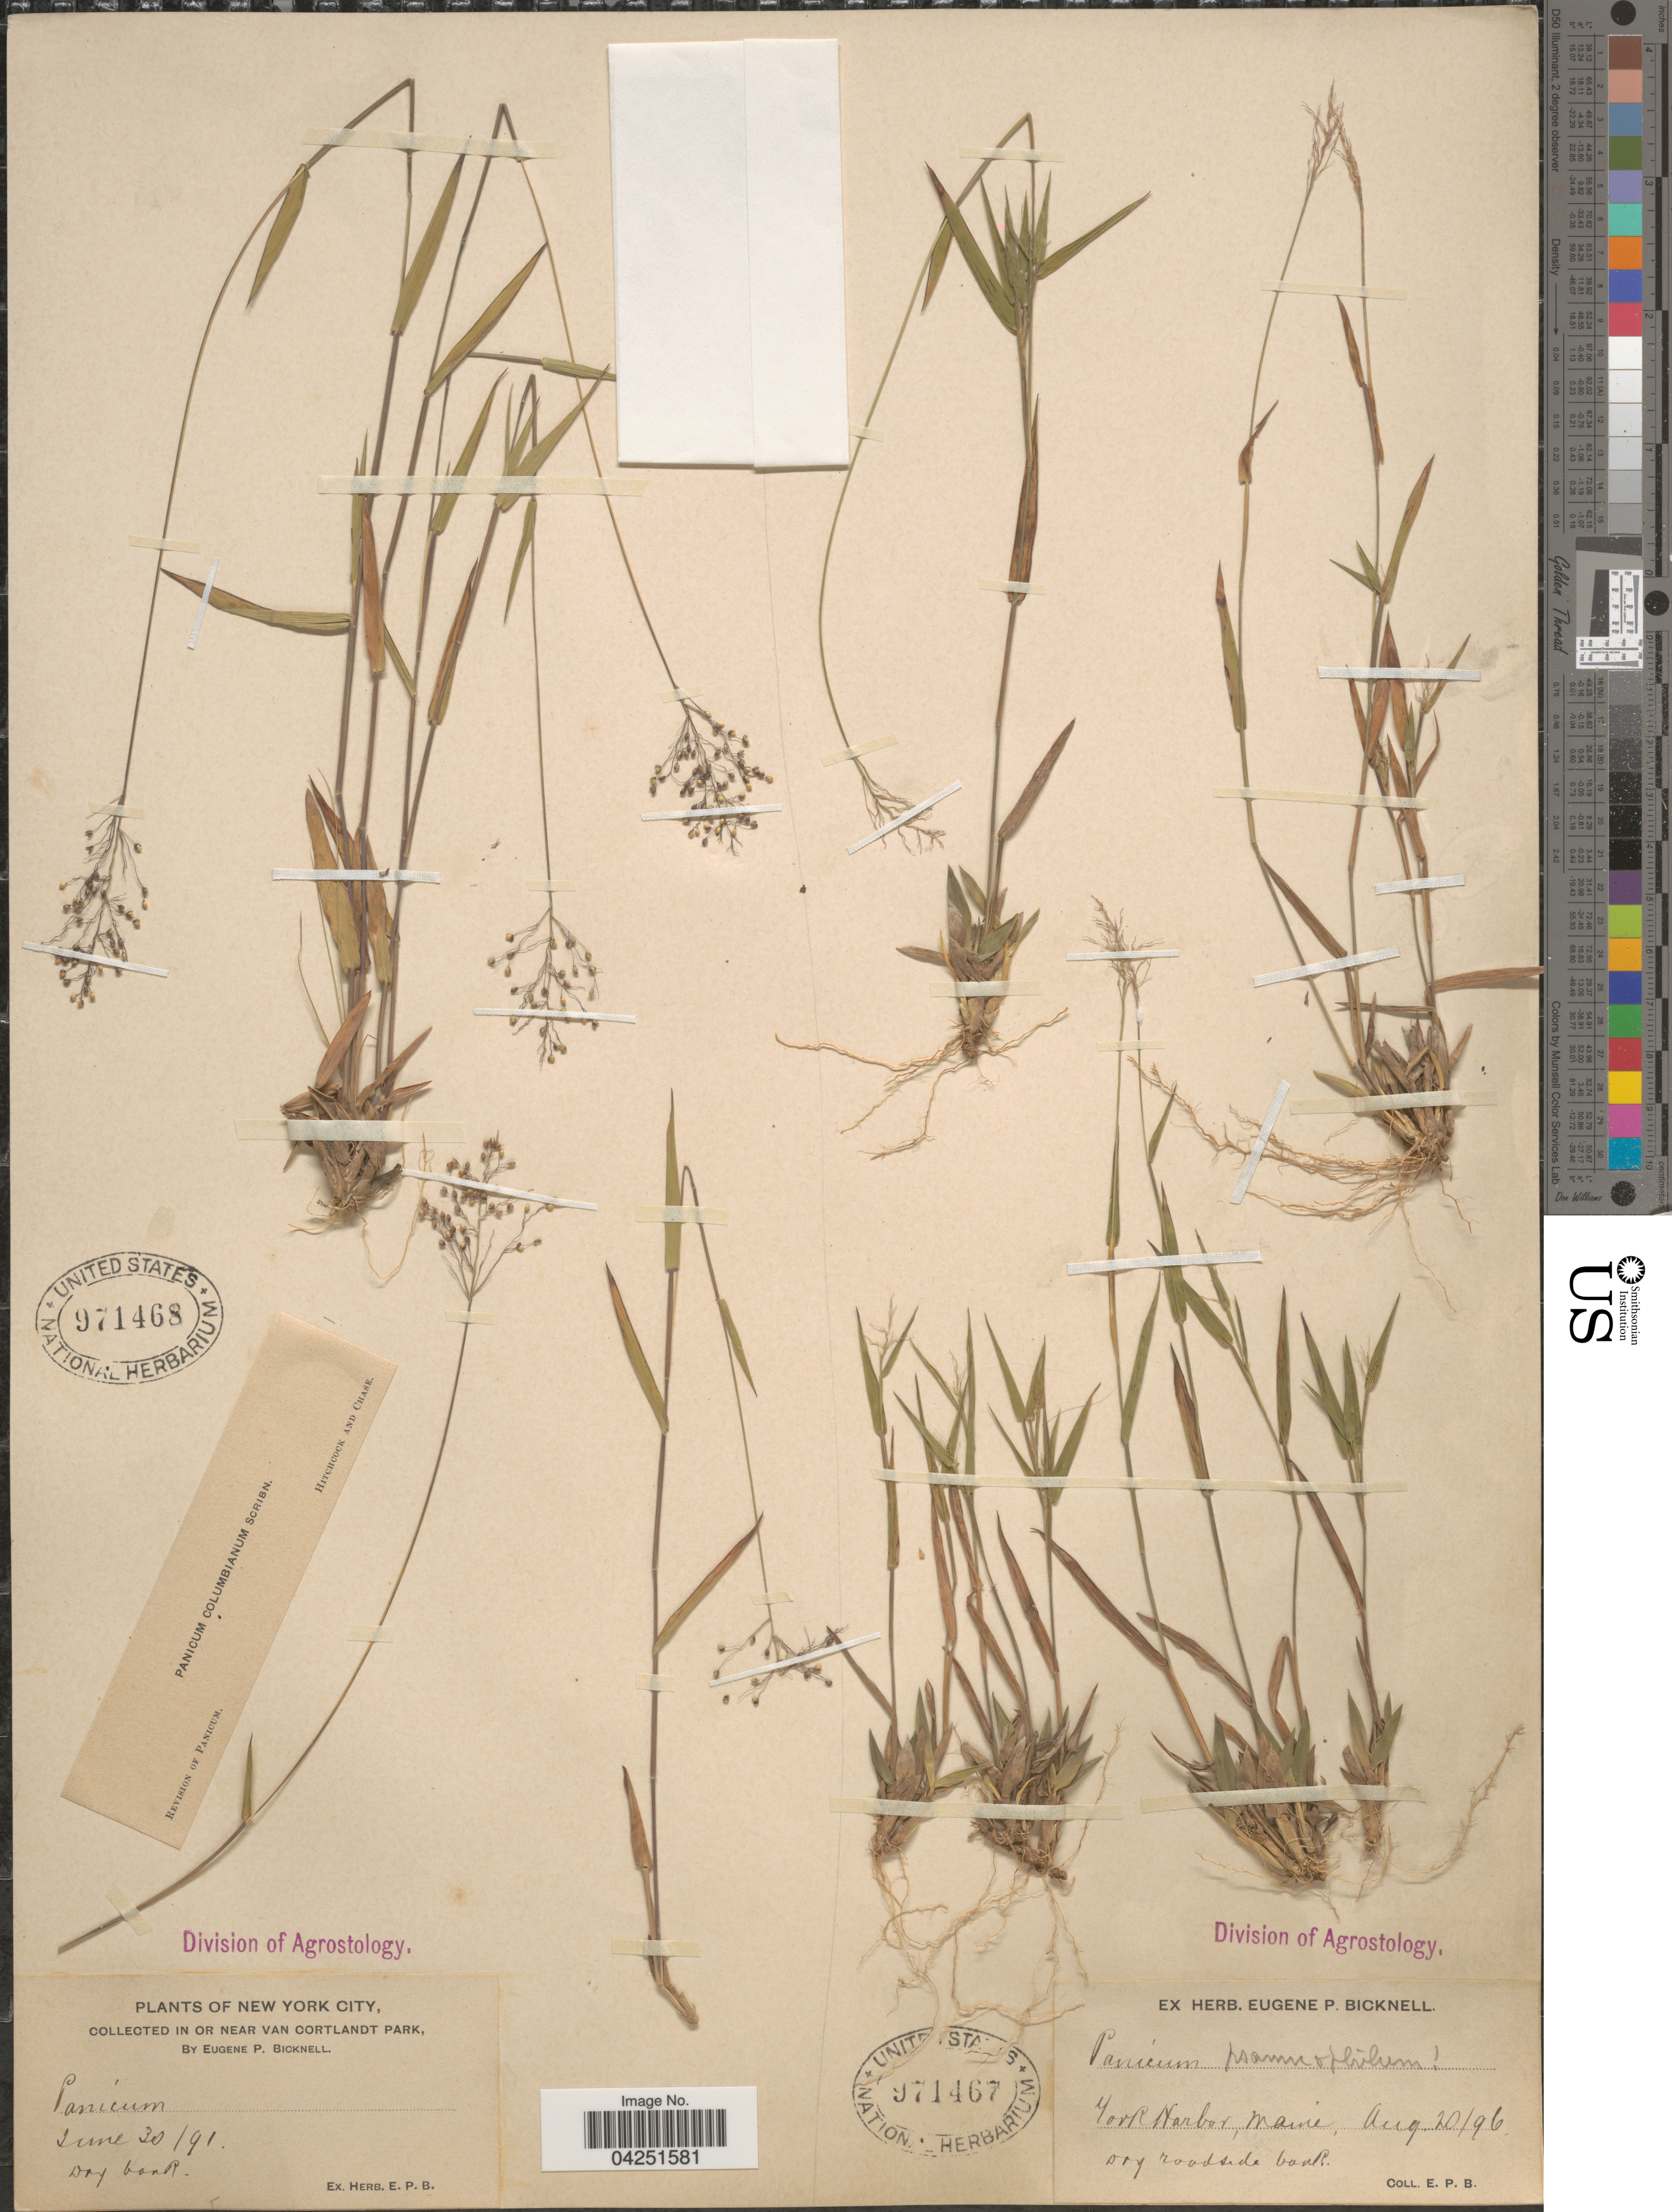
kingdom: Plantae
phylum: Tracheophyta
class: Liliopsida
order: Poales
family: Poaceae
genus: Dichanthelium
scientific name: Dichanthelium acuminatum var. acuminatum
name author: (Sw.) Gould & C.A. Clark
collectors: E. P. Bicknell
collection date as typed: Transcribed d/m/y: 30/6/91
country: United States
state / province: New York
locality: New York City, in or near van Cortlandt Park.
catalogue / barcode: US 971468